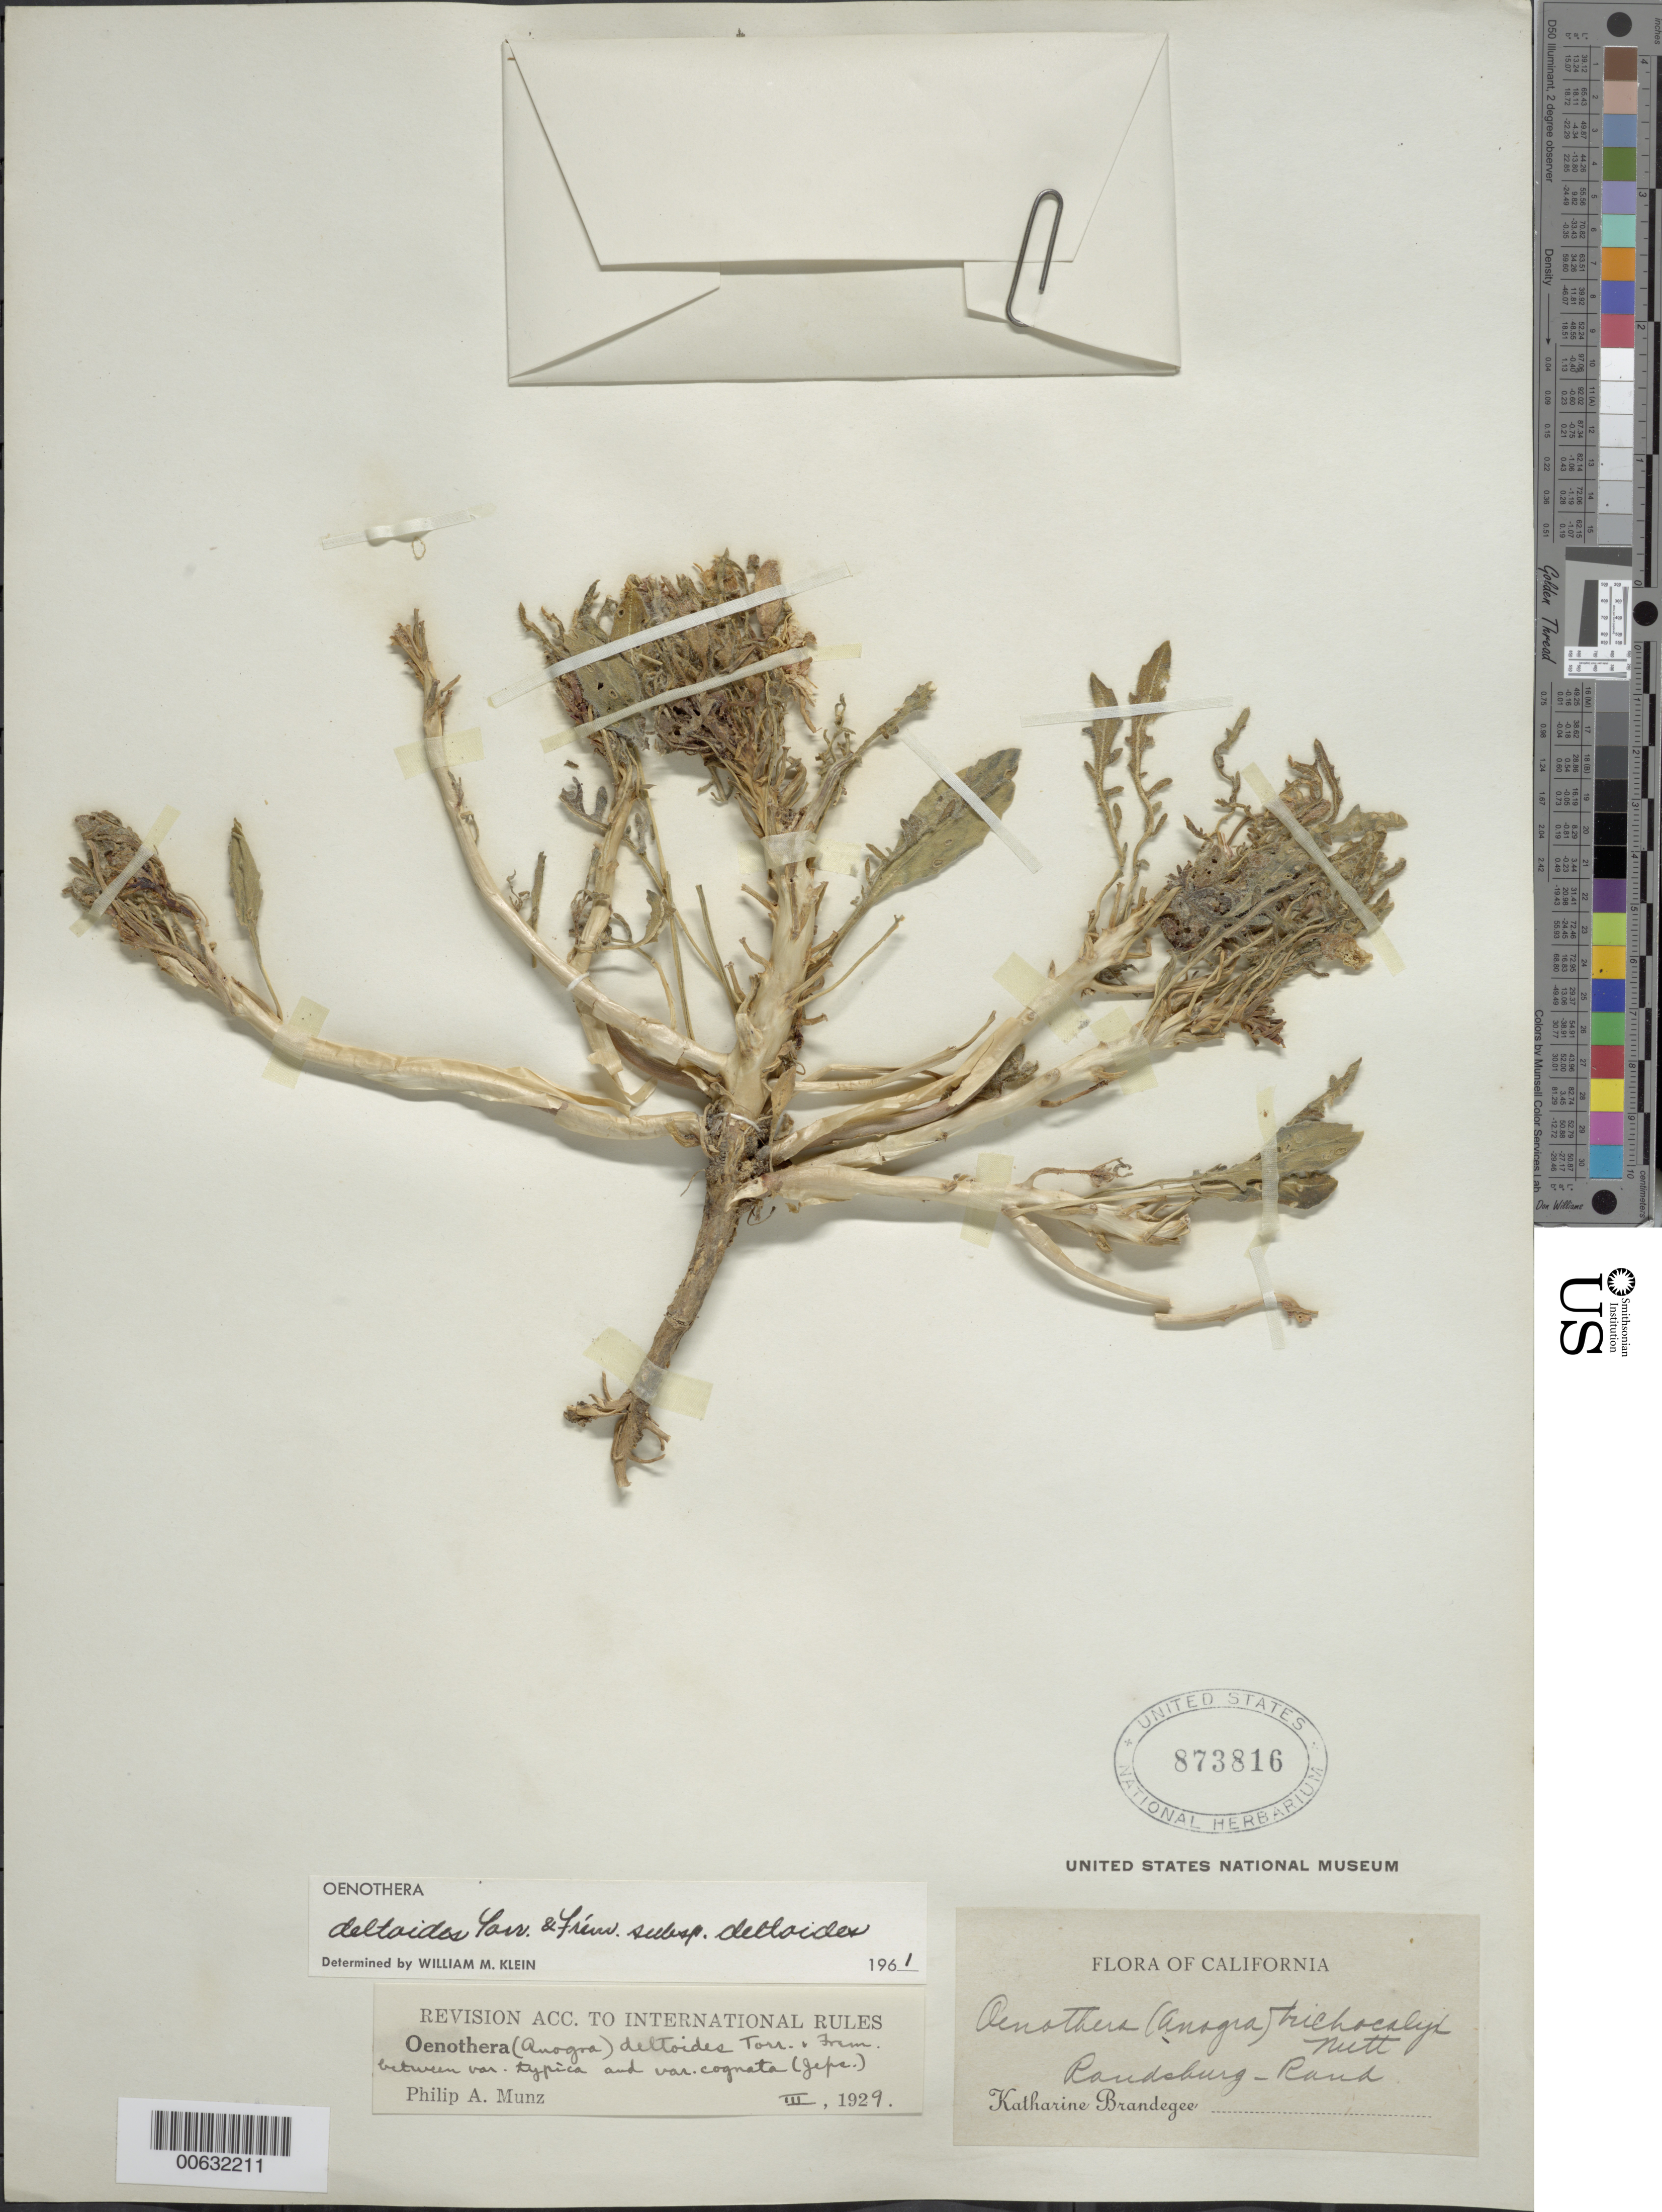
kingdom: Plantae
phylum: Tracheophyta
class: Magnoliopsida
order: Myrtales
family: Onagraceae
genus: Oenothera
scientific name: Oenothera deltoides subsp. deltoides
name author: Torr. & Frém.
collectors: M. K. Brandegee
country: United States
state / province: California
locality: Randsburg-Rand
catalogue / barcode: US 873816